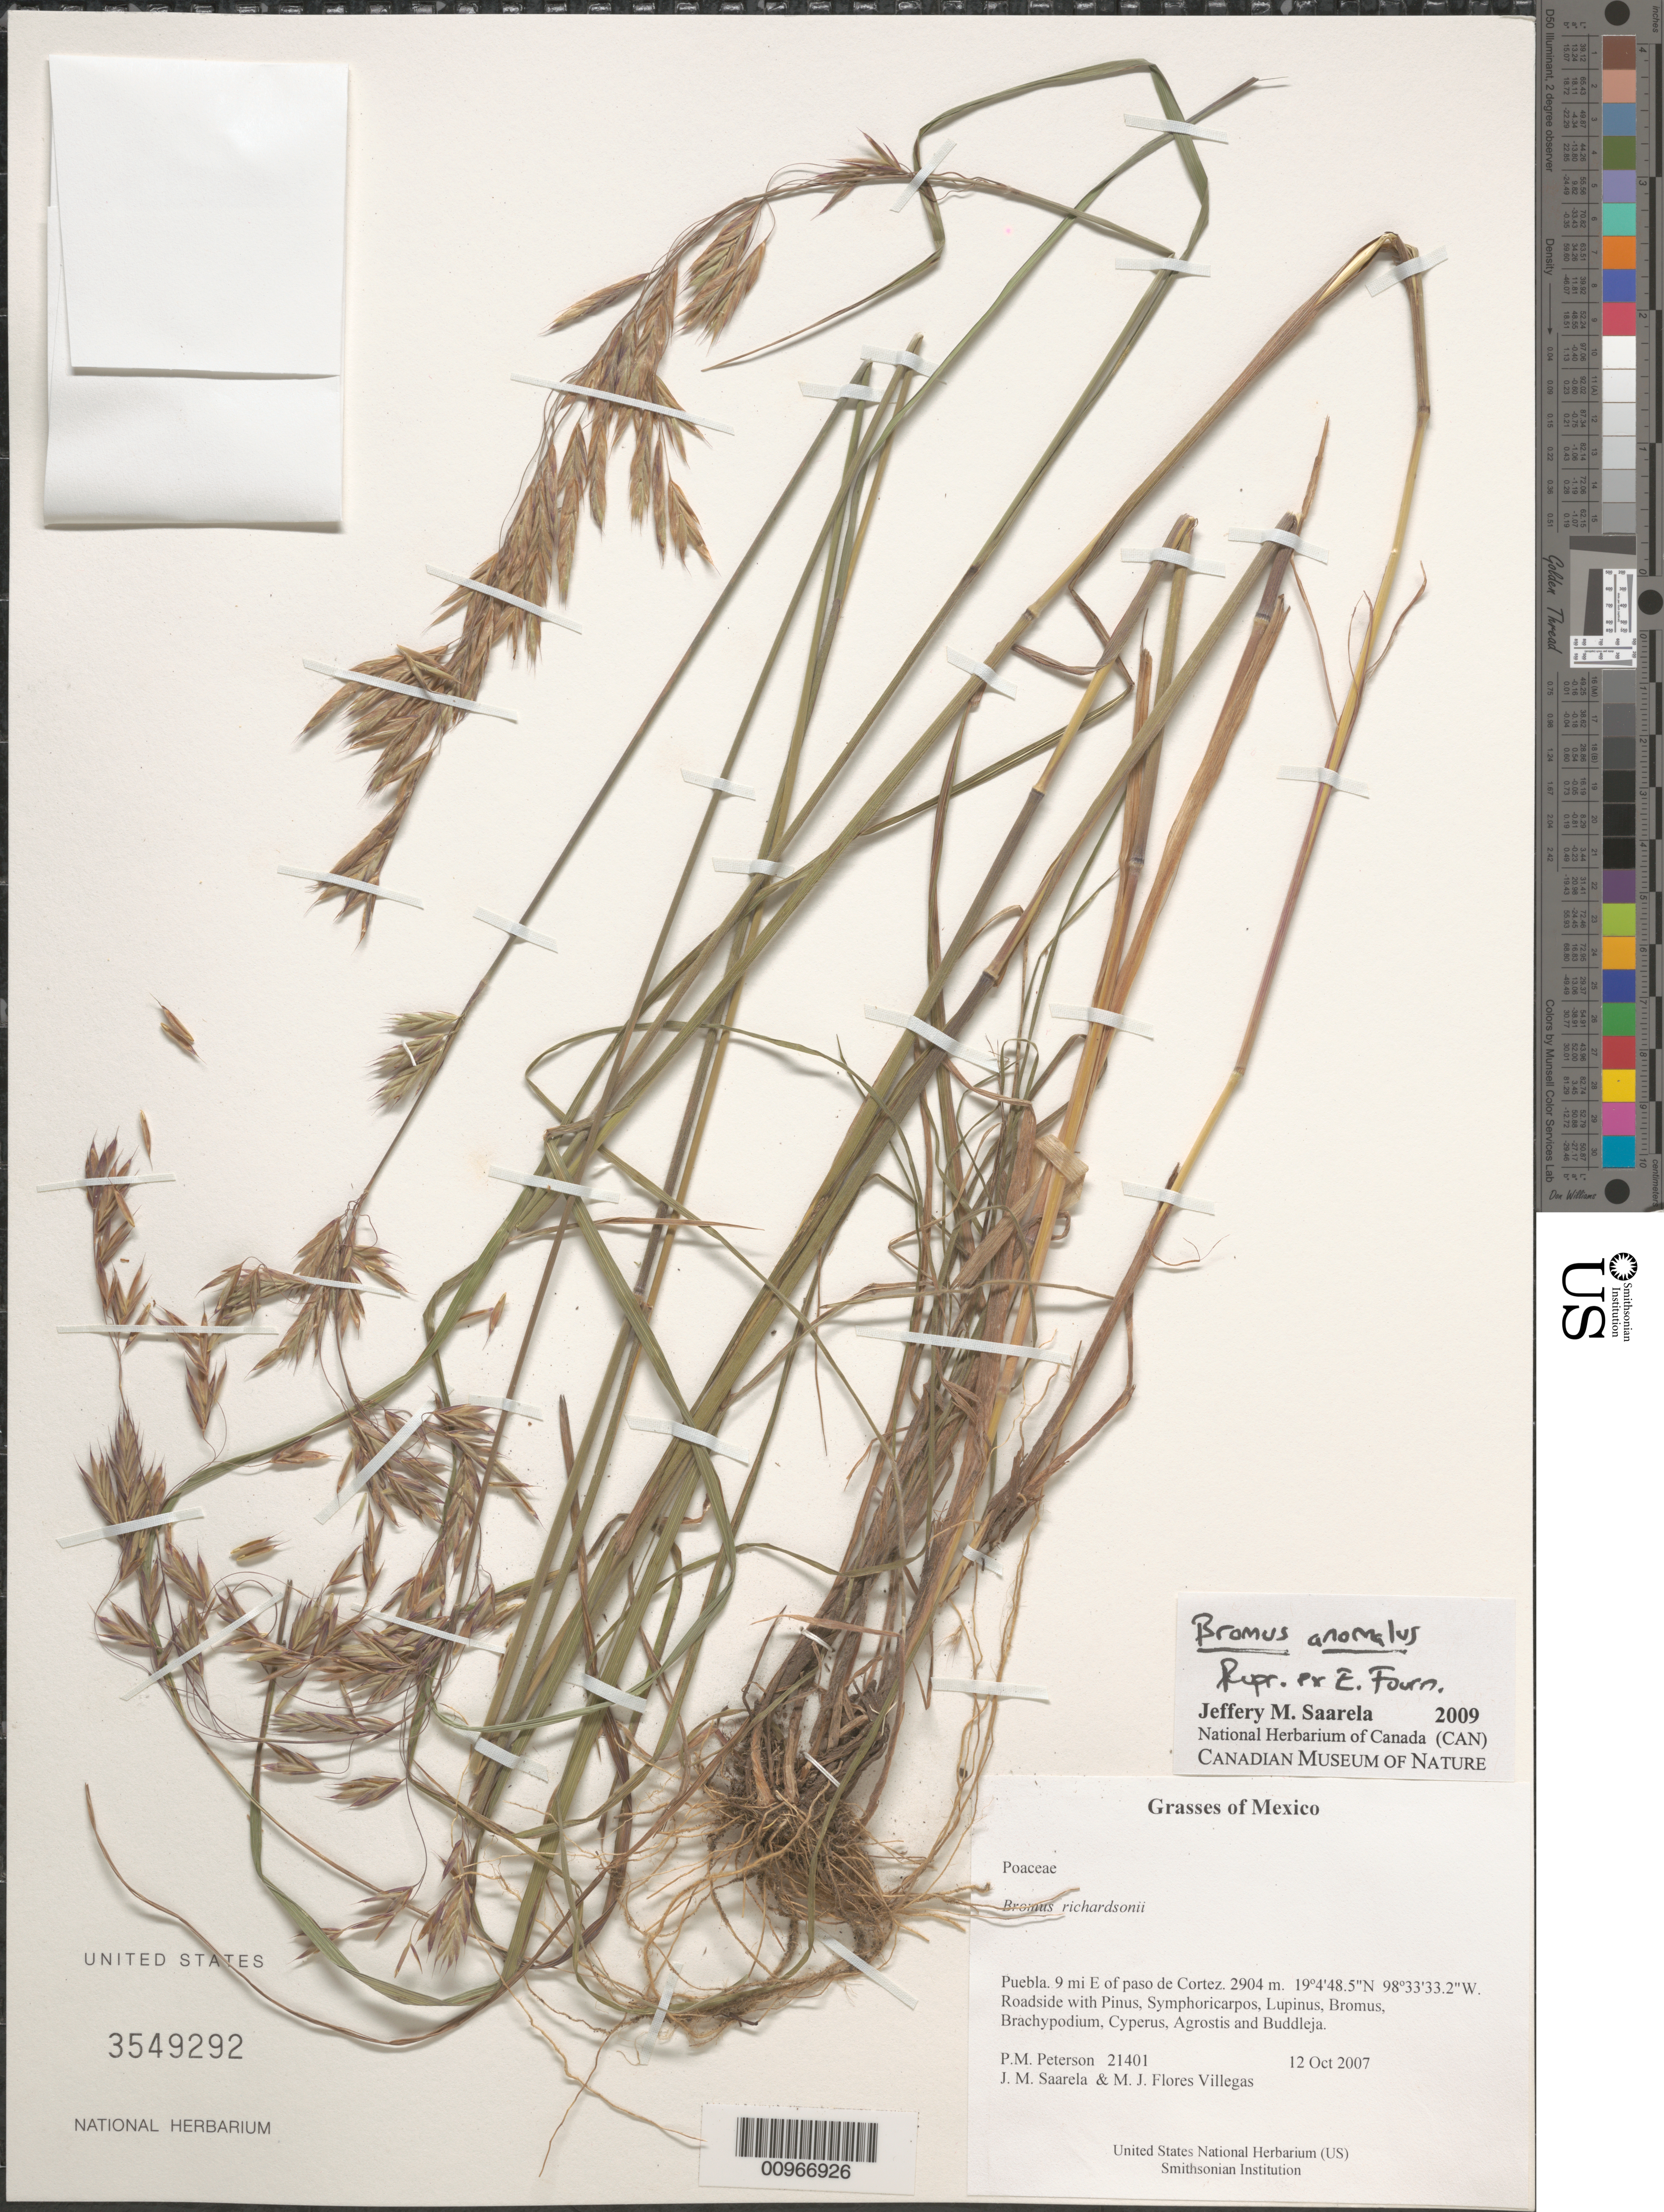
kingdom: Plantae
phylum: Tracheophyta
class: Liliopsida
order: Poales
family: Poaceae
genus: Bromus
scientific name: Bromus anomalus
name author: Rupr. ex E. Fourn.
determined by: Saarela, J. M., (CAN), Canadian Museum of Nature (CANADA)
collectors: P. M. Peterson, J. Saarela & M. Flores Villegas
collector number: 21401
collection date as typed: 12 Oct 2007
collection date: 2007-10-12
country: Mexico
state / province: Puebla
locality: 9 mi E of paso de Cortez.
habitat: Roadside with Pinus, Symphoricarpos, Lupinus, Bromus, Brachypodium, Cyperus, Agrostis and Buddleja.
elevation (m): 2904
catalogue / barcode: US 3549292